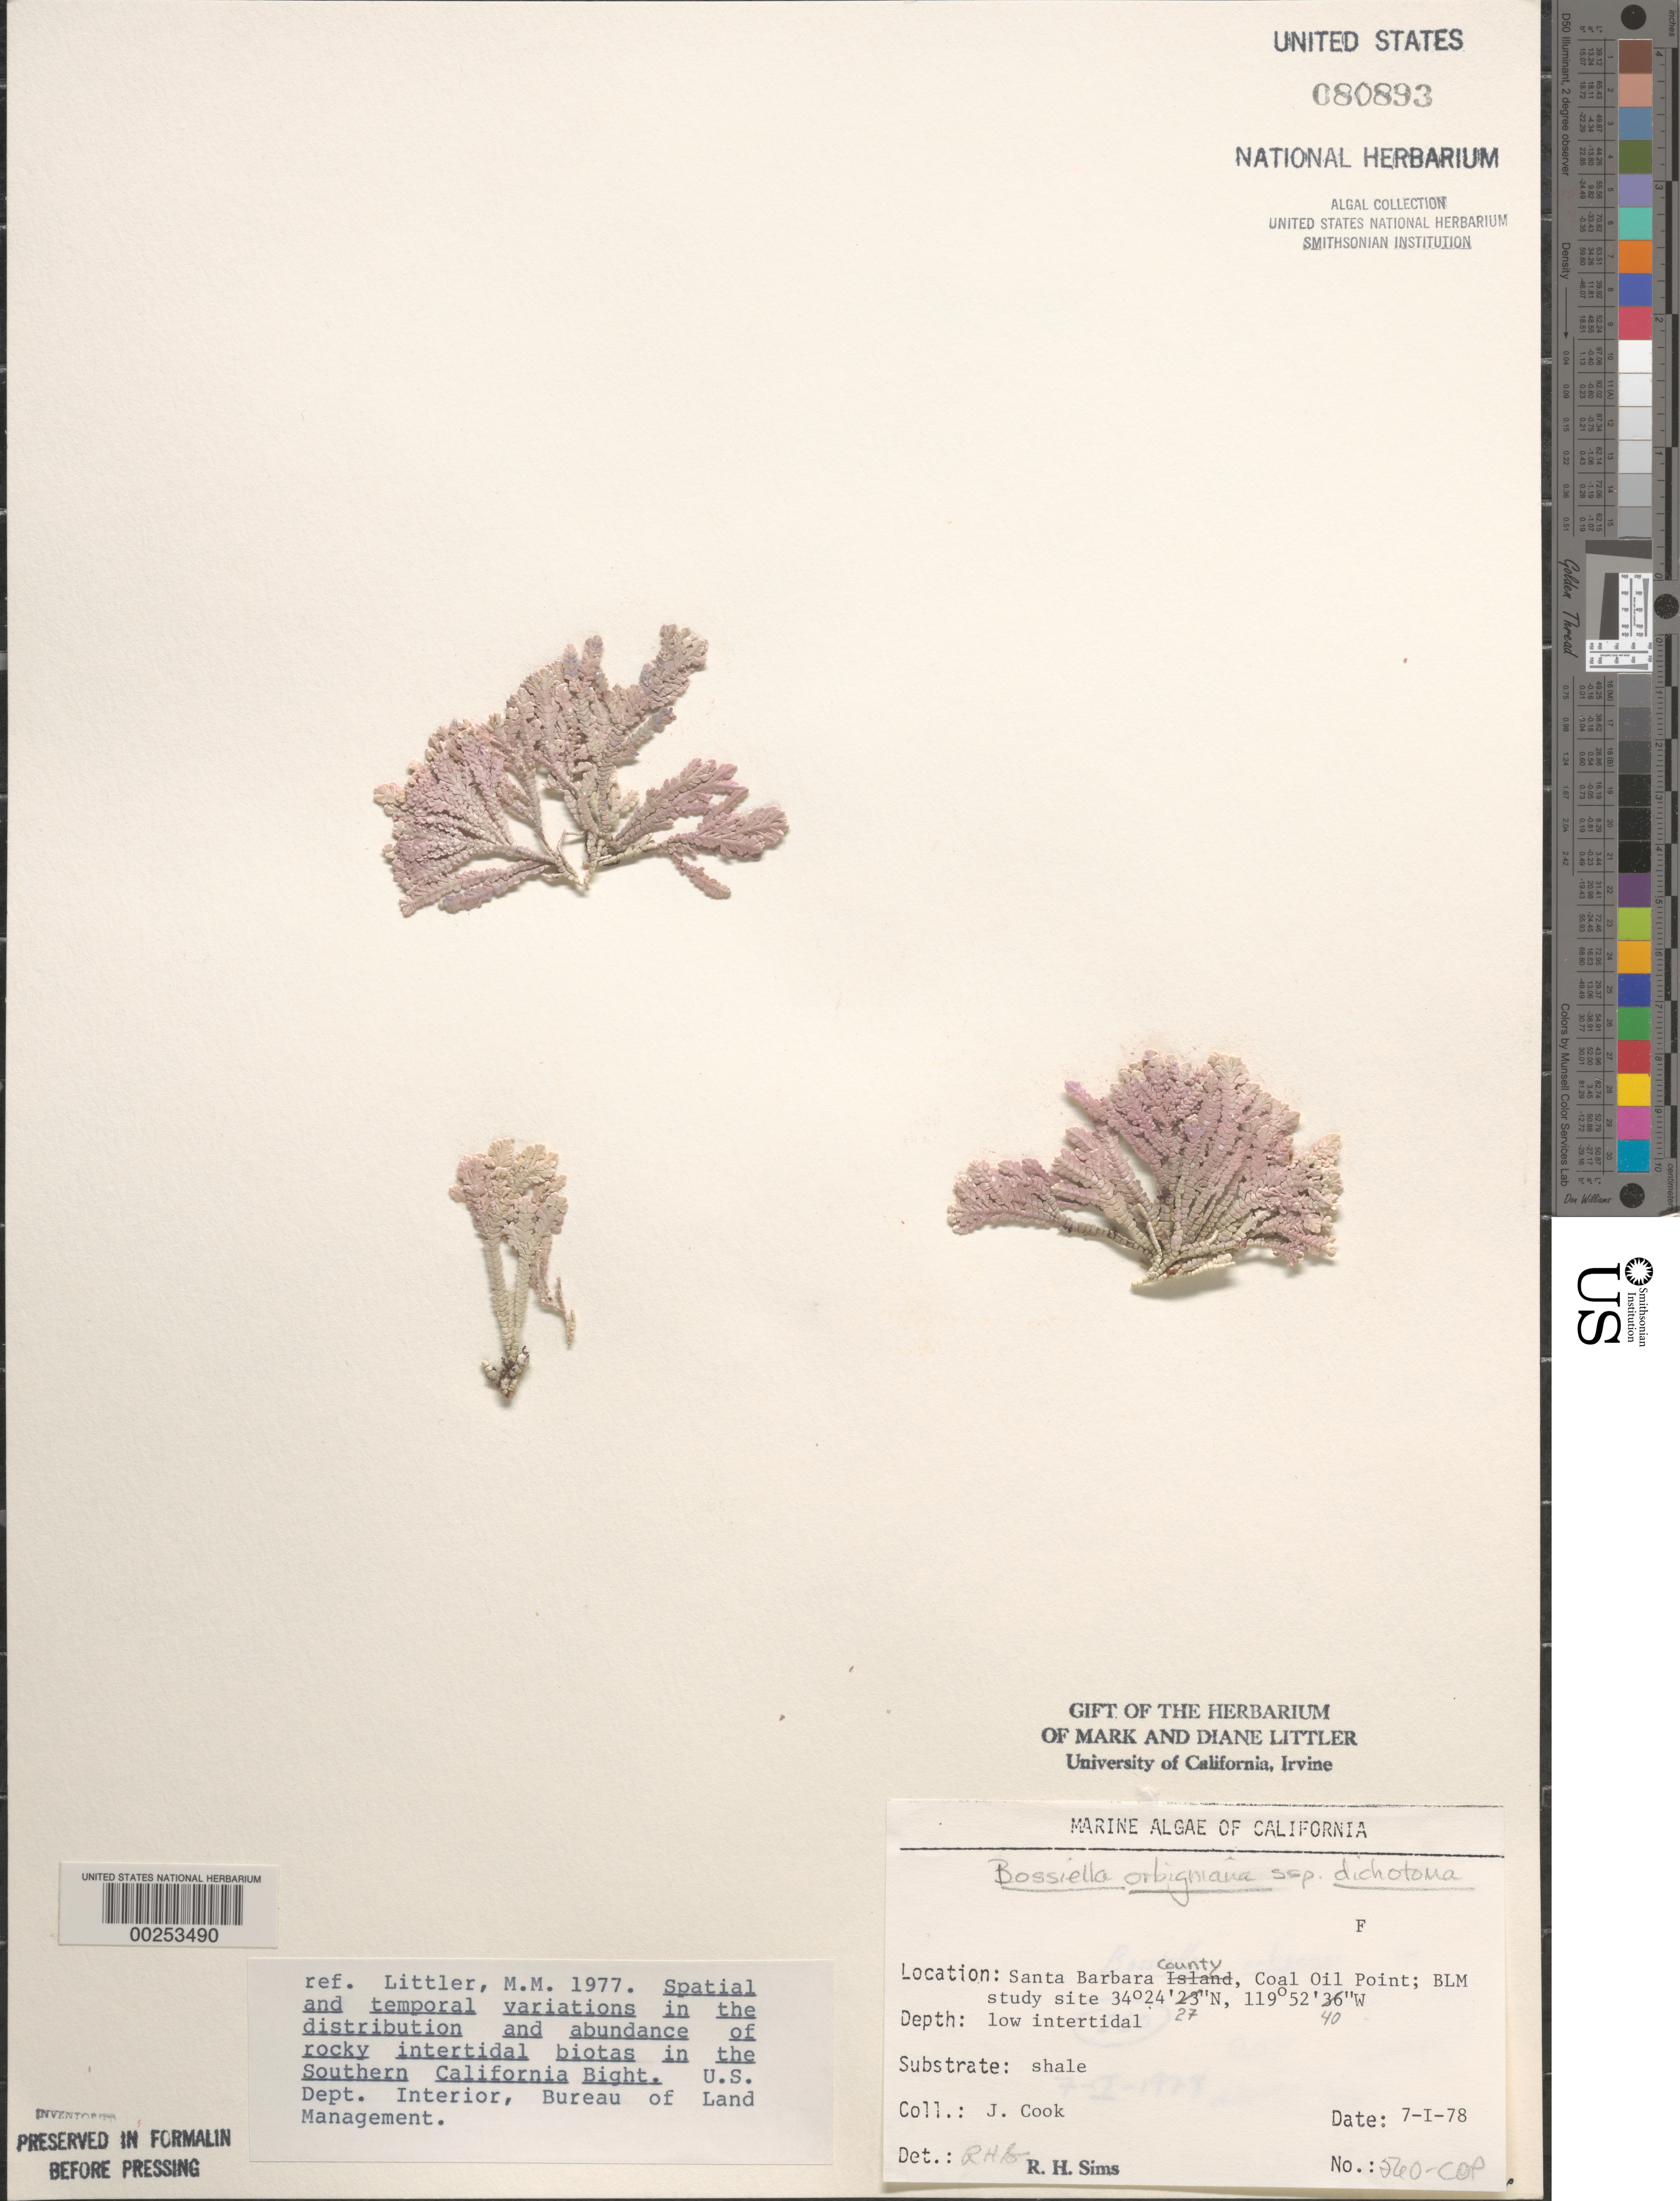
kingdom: Plantae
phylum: Rhodophyta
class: Florideophyceae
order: Corallinales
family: Corallinaceae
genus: Bossiella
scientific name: Bossiella orbigniana subsp. dichotoma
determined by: Sims, Robert H.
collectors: J. Cook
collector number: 560-cop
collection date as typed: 07 Jan 1978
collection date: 1978-01-07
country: United States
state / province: California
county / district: Santa Barbara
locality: Coal Oil Point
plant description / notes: BLM-SOCALBIGHT Rocky Intertidal Survey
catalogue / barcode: US 80893